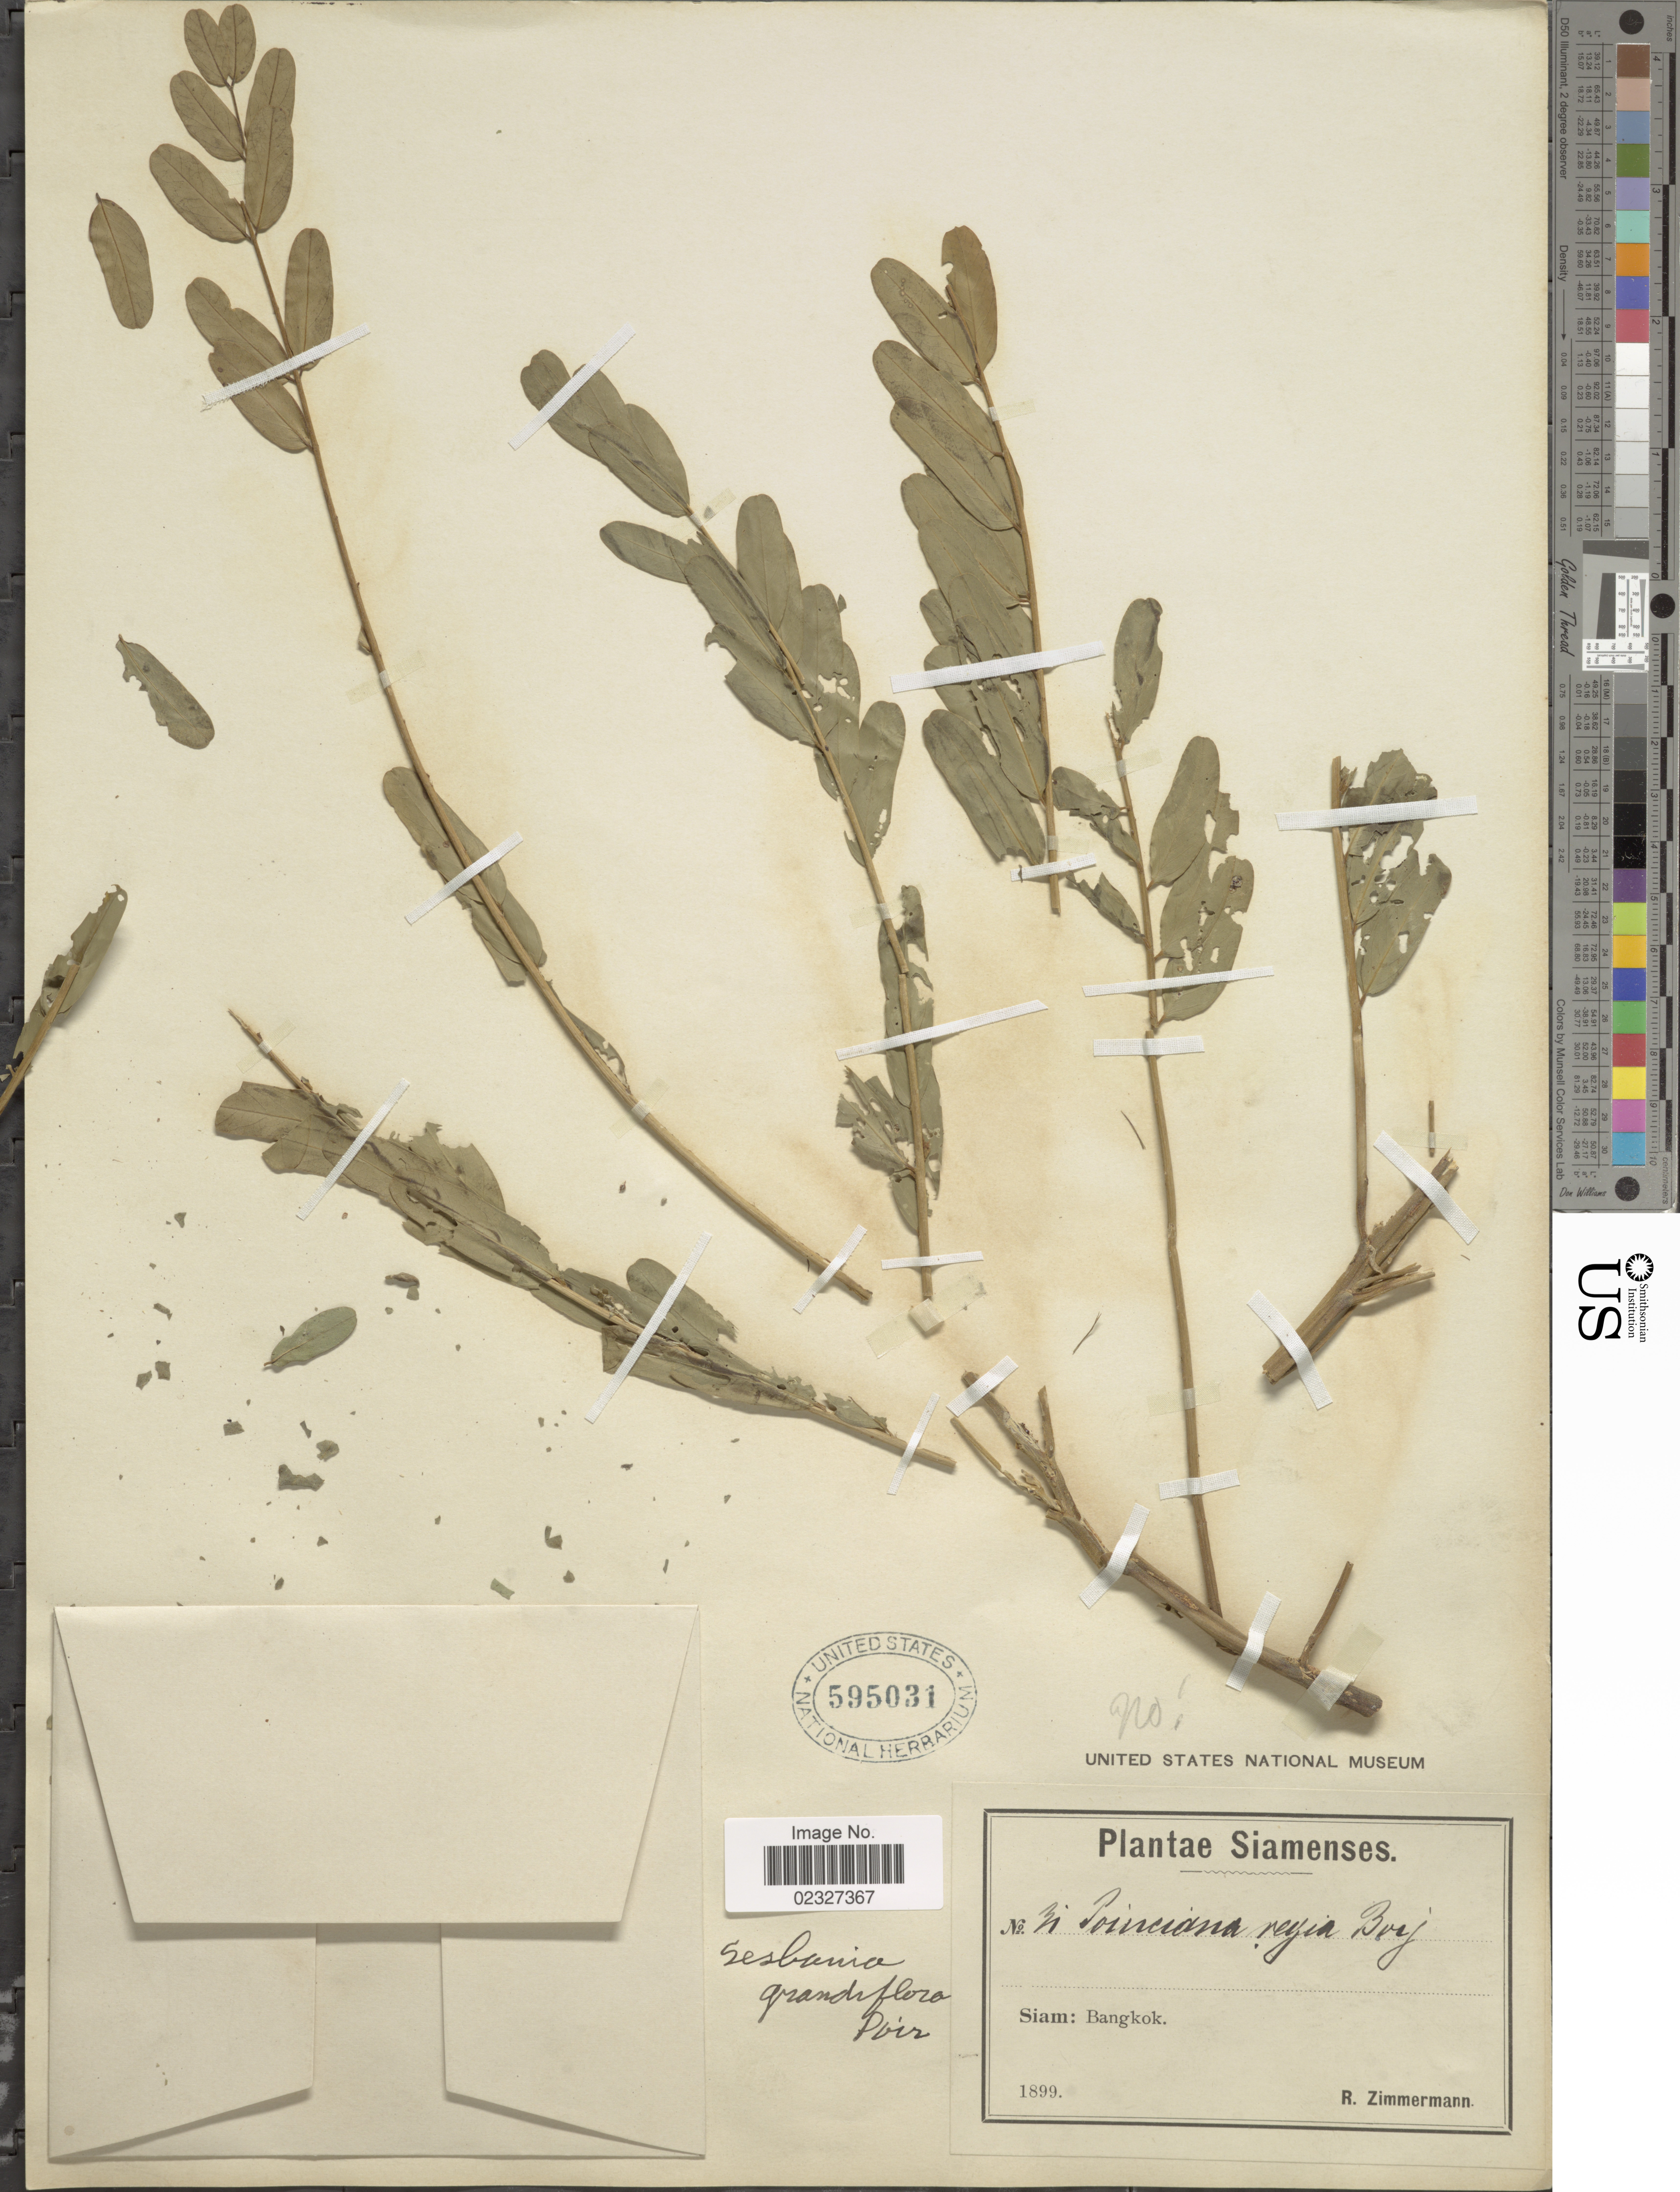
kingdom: Plantae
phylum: Tracheophyta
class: Magnoliopsida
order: Fabales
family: Fabaceae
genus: Sesbania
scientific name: Sesbania grandiflora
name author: (L.) Poir.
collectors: R. Zimmermann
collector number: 31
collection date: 1899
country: Thailand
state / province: Bangkok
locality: Siam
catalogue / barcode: US 595031